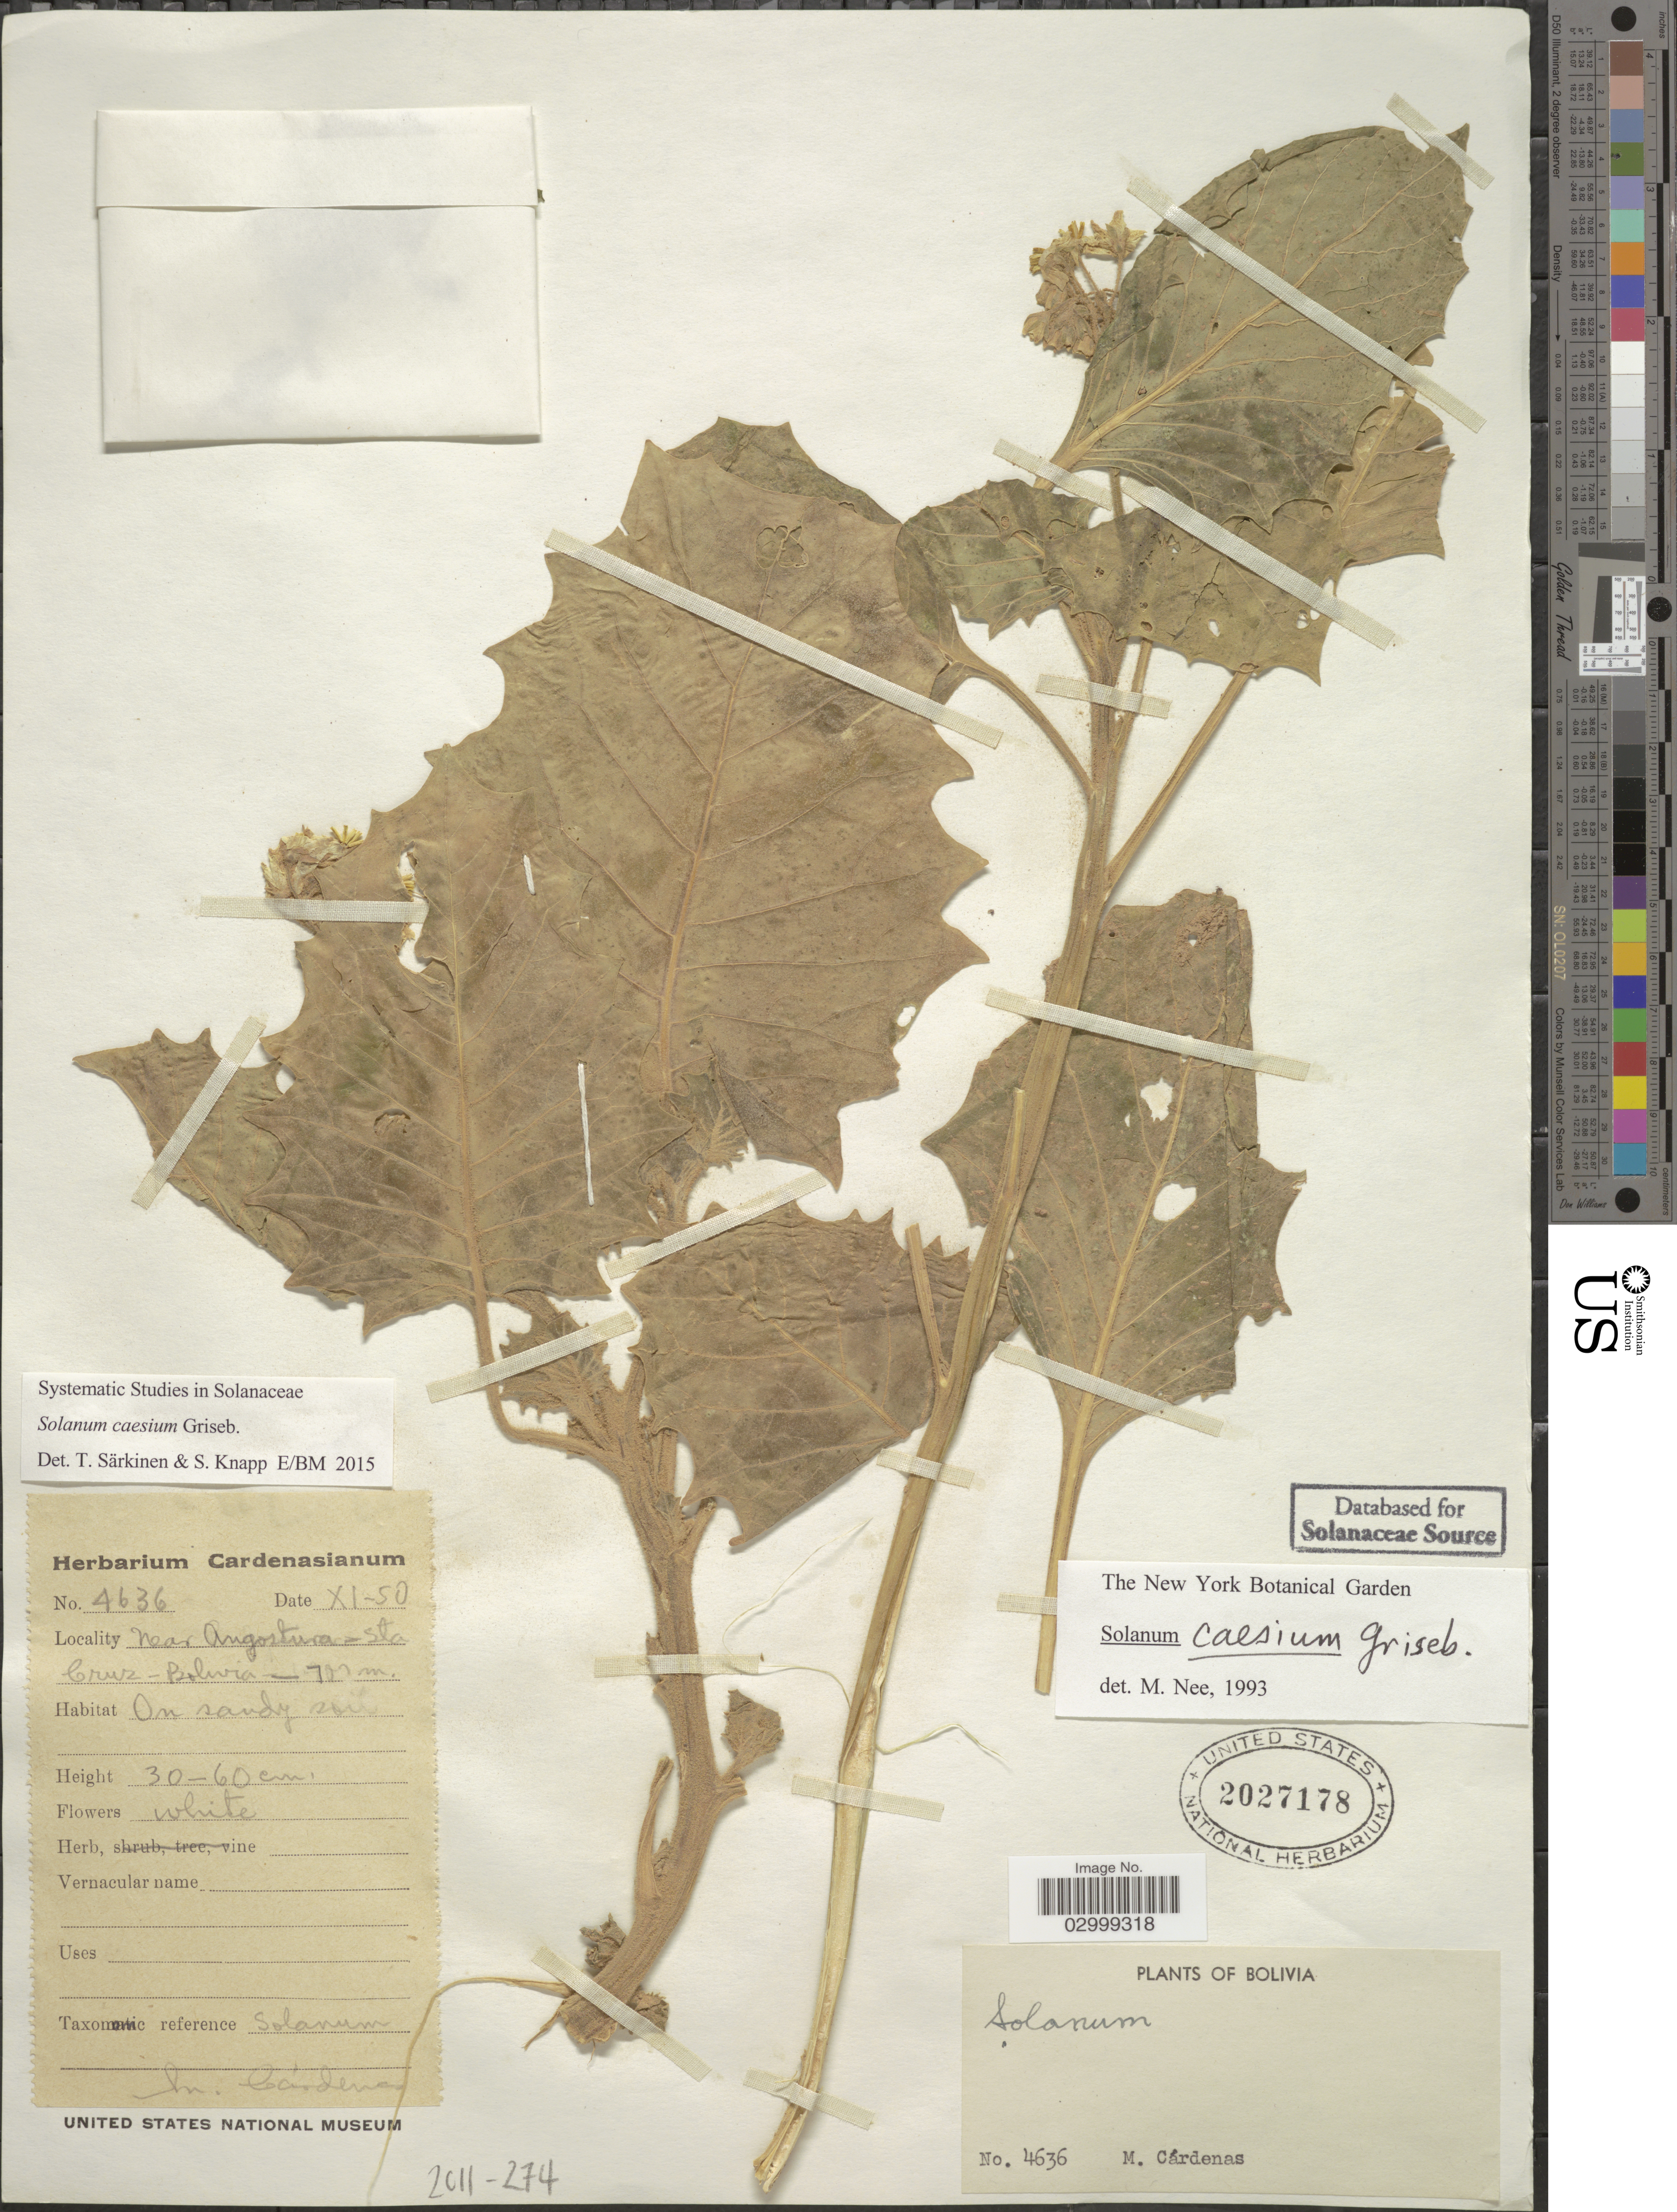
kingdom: Plantae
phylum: Tracheophyta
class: Magnoliopsida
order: Solanales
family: Solanaceae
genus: Solanum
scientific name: Solanum caesium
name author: Griseb.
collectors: M. Cárdenas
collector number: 4636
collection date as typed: Transcribed d/m/y: /11/50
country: Bolivia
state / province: Santa Cruz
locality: Near Angostura.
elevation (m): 700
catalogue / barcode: US 2027178